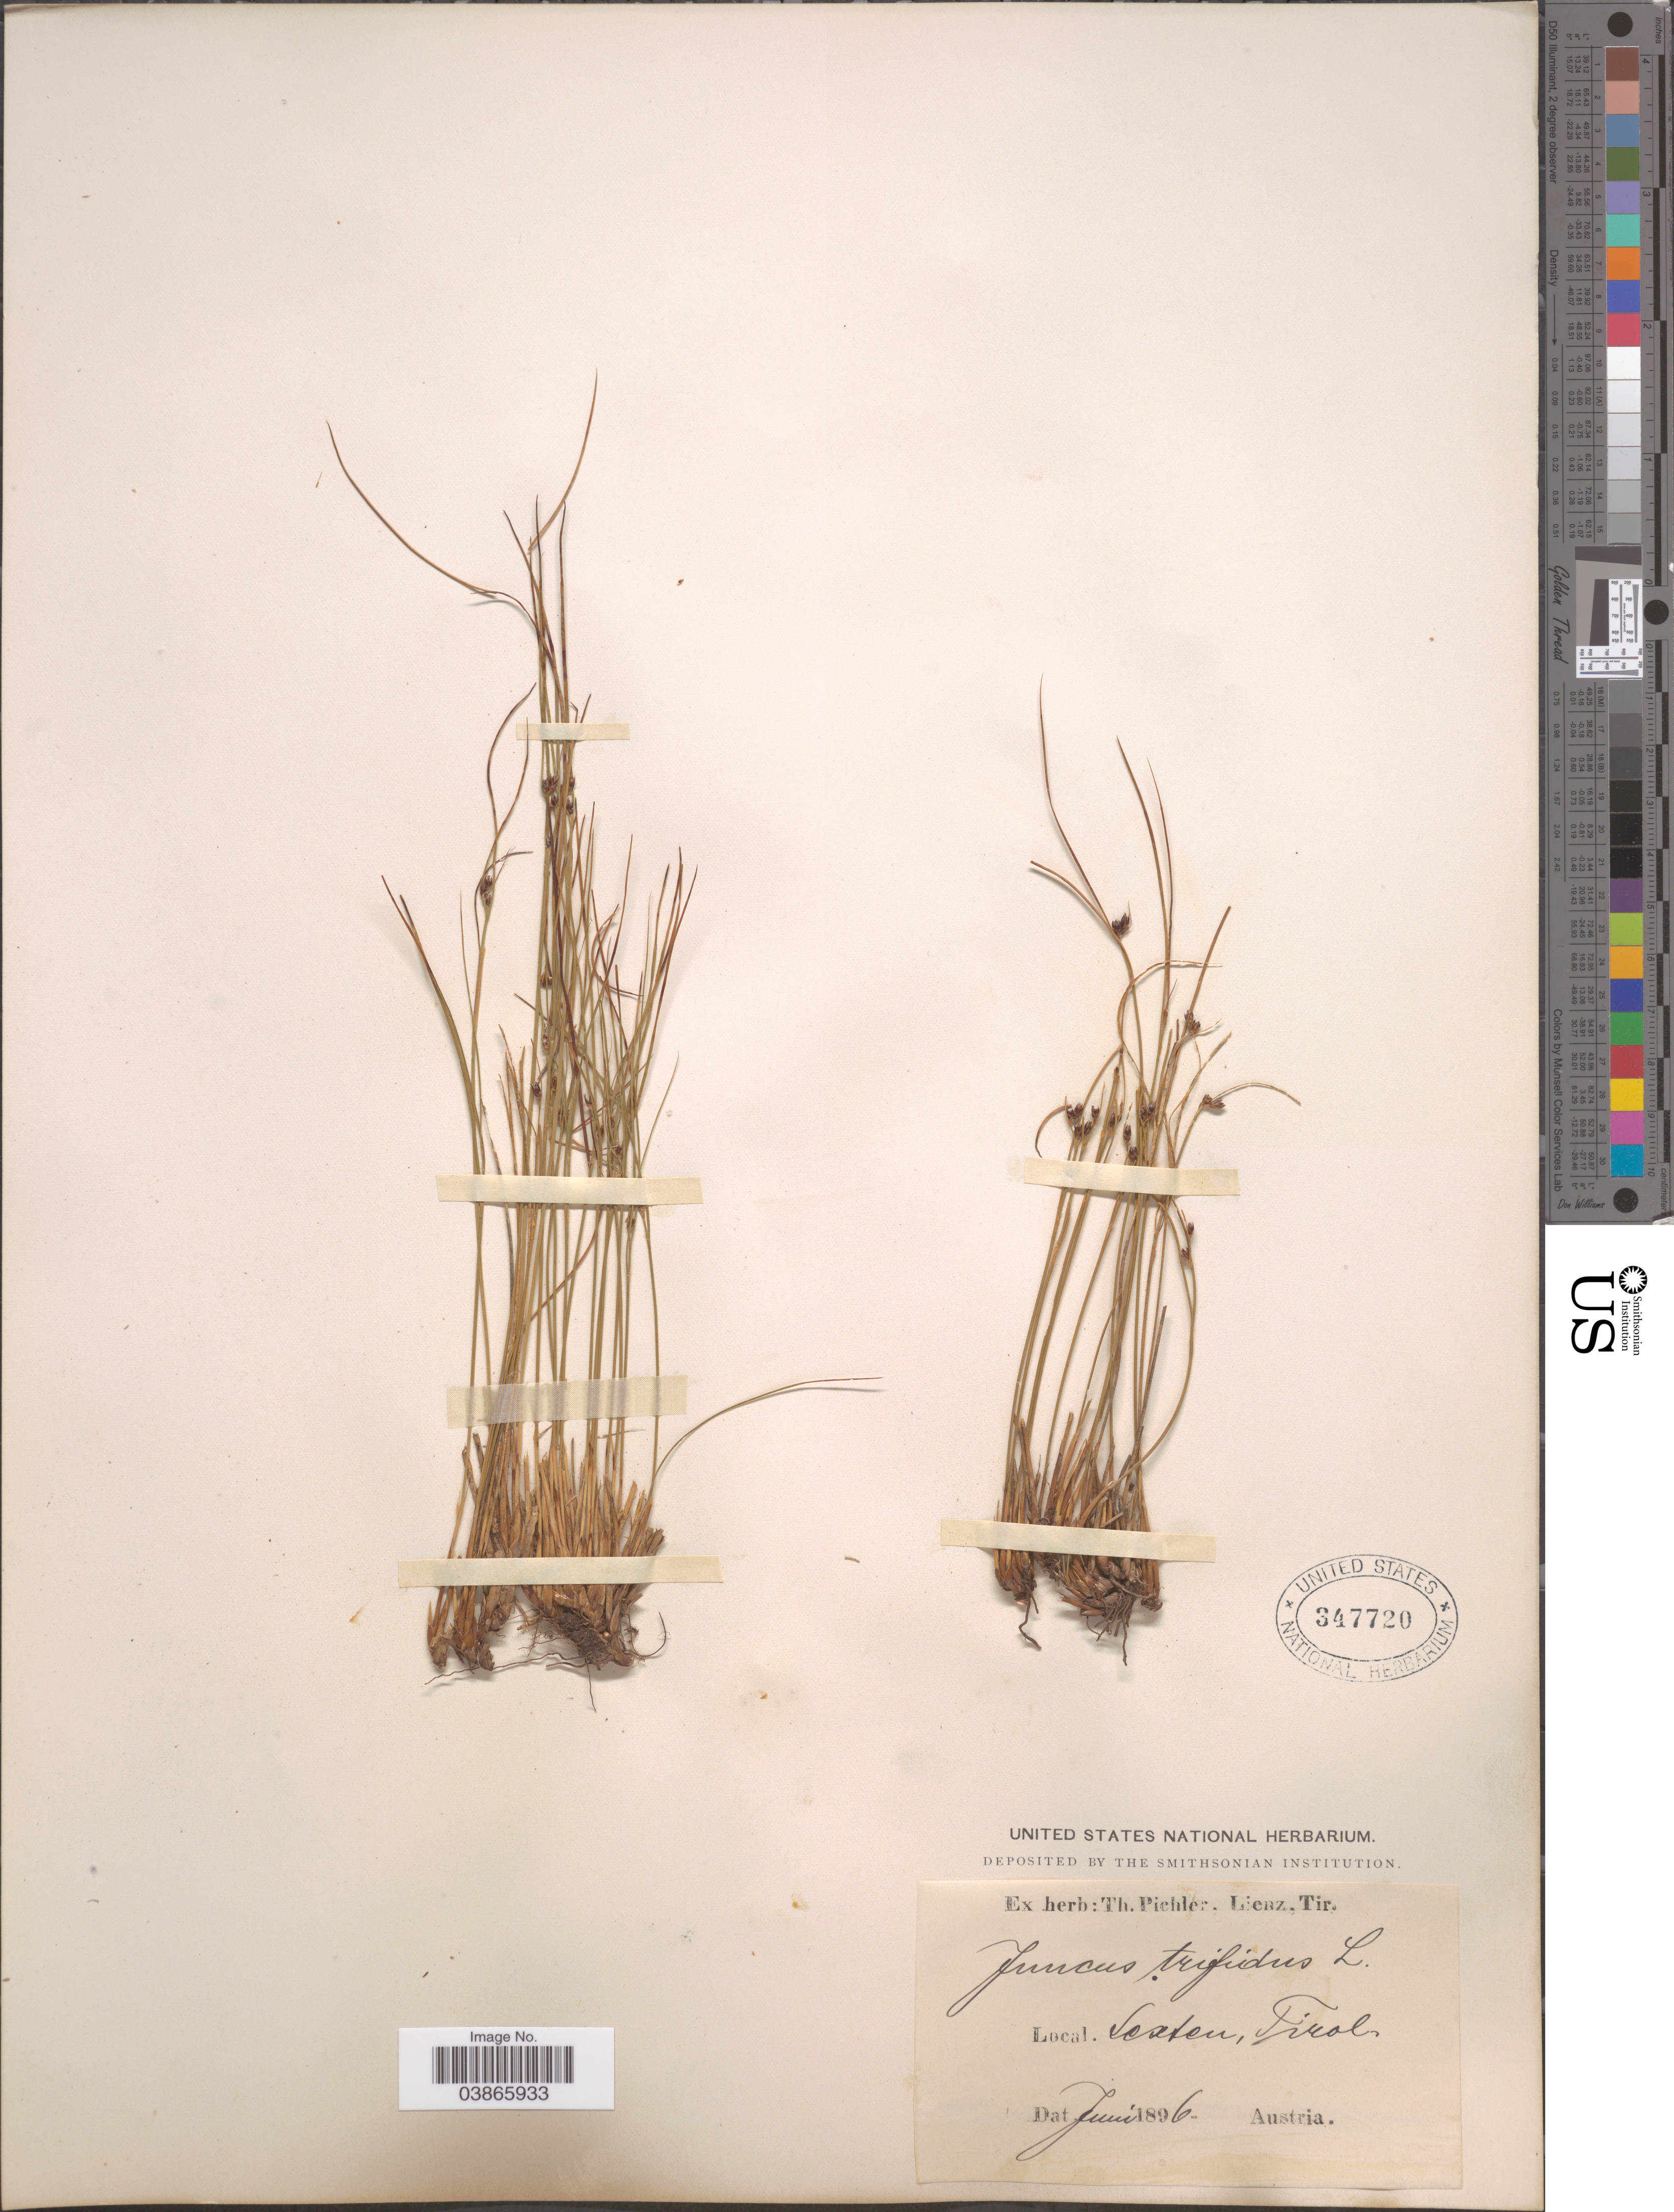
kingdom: Plantae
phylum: Tracheophyta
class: Liliopsida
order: Poales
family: Juncaceae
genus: Juncus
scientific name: Juncus trifidus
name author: L.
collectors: ex herb. T. Pichler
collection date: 1896-06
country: Austria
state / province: Tirol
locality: Sexten.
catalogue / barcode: US 347720